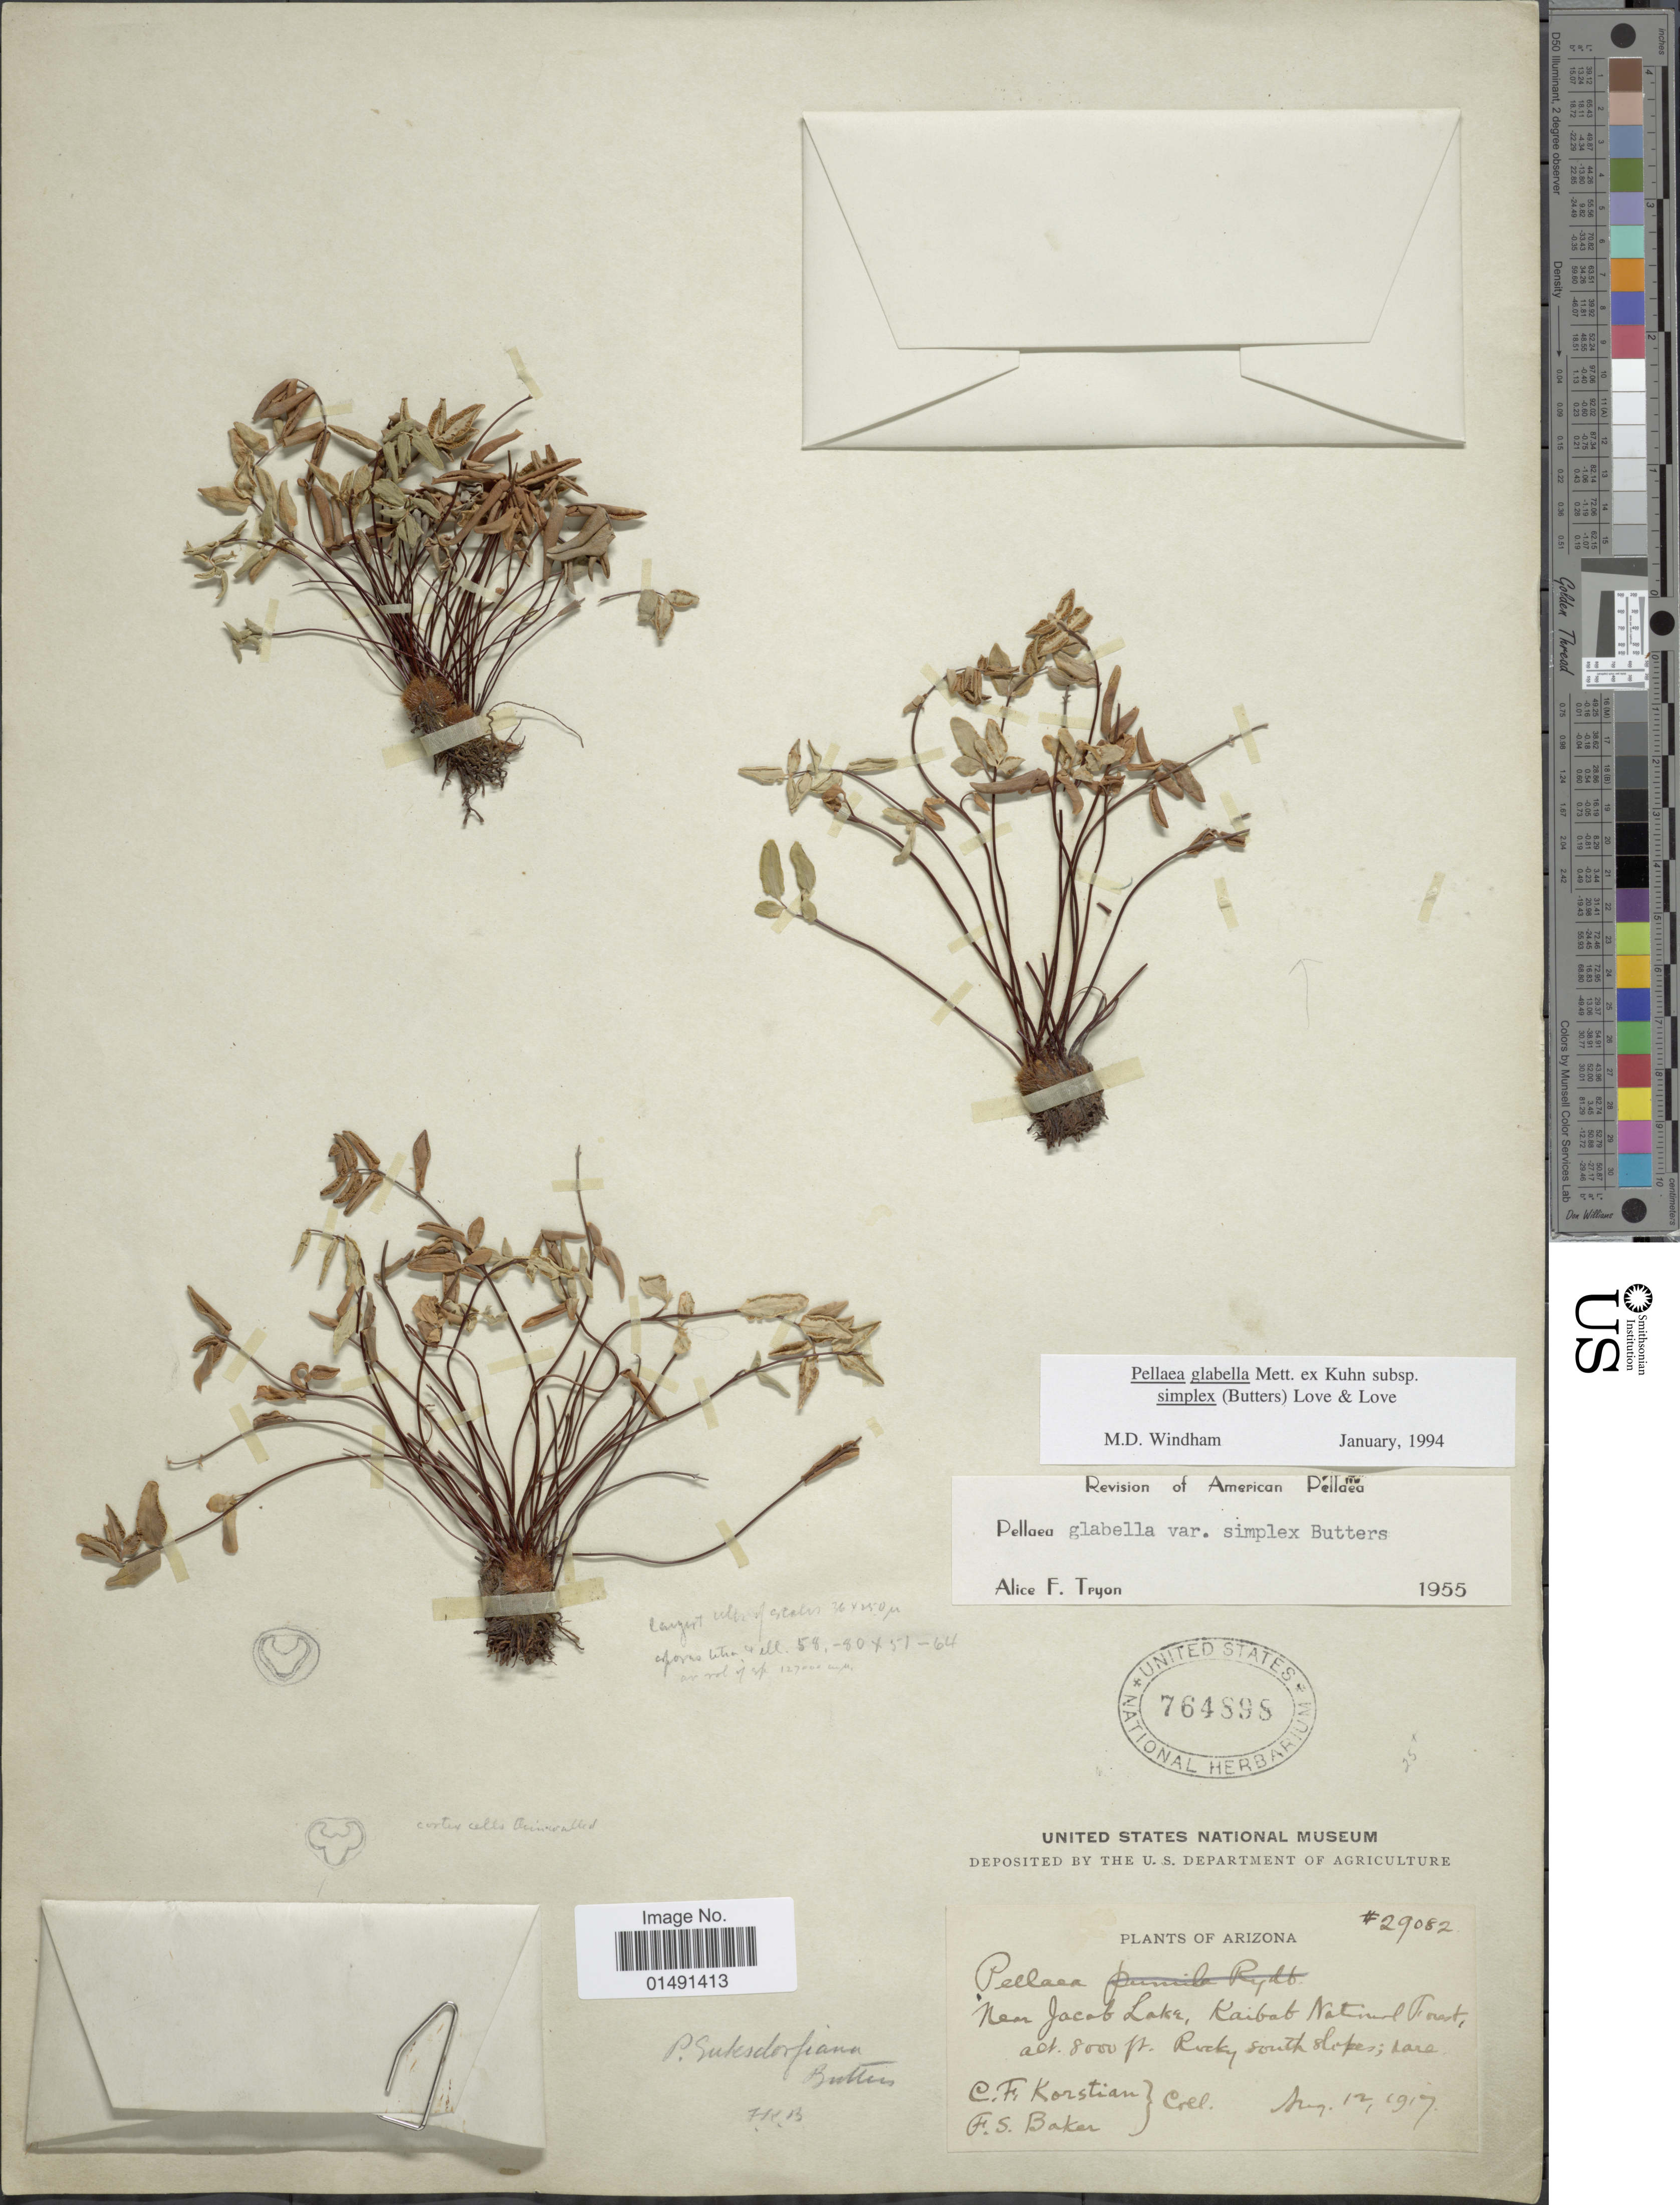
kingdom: Plantae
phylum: Tracheophyta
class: Polypodiopsida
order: Polypodiales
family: Pteridaceae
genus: Pellaea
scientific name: Pellaea glabella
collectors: C. F. Korstian & F. S. Baker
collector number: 29082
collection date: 1917-08-12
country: United States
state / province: Arizona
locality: Near Jacob Lake, Kaibab National Forest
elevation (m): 2438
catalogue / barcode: US 764898